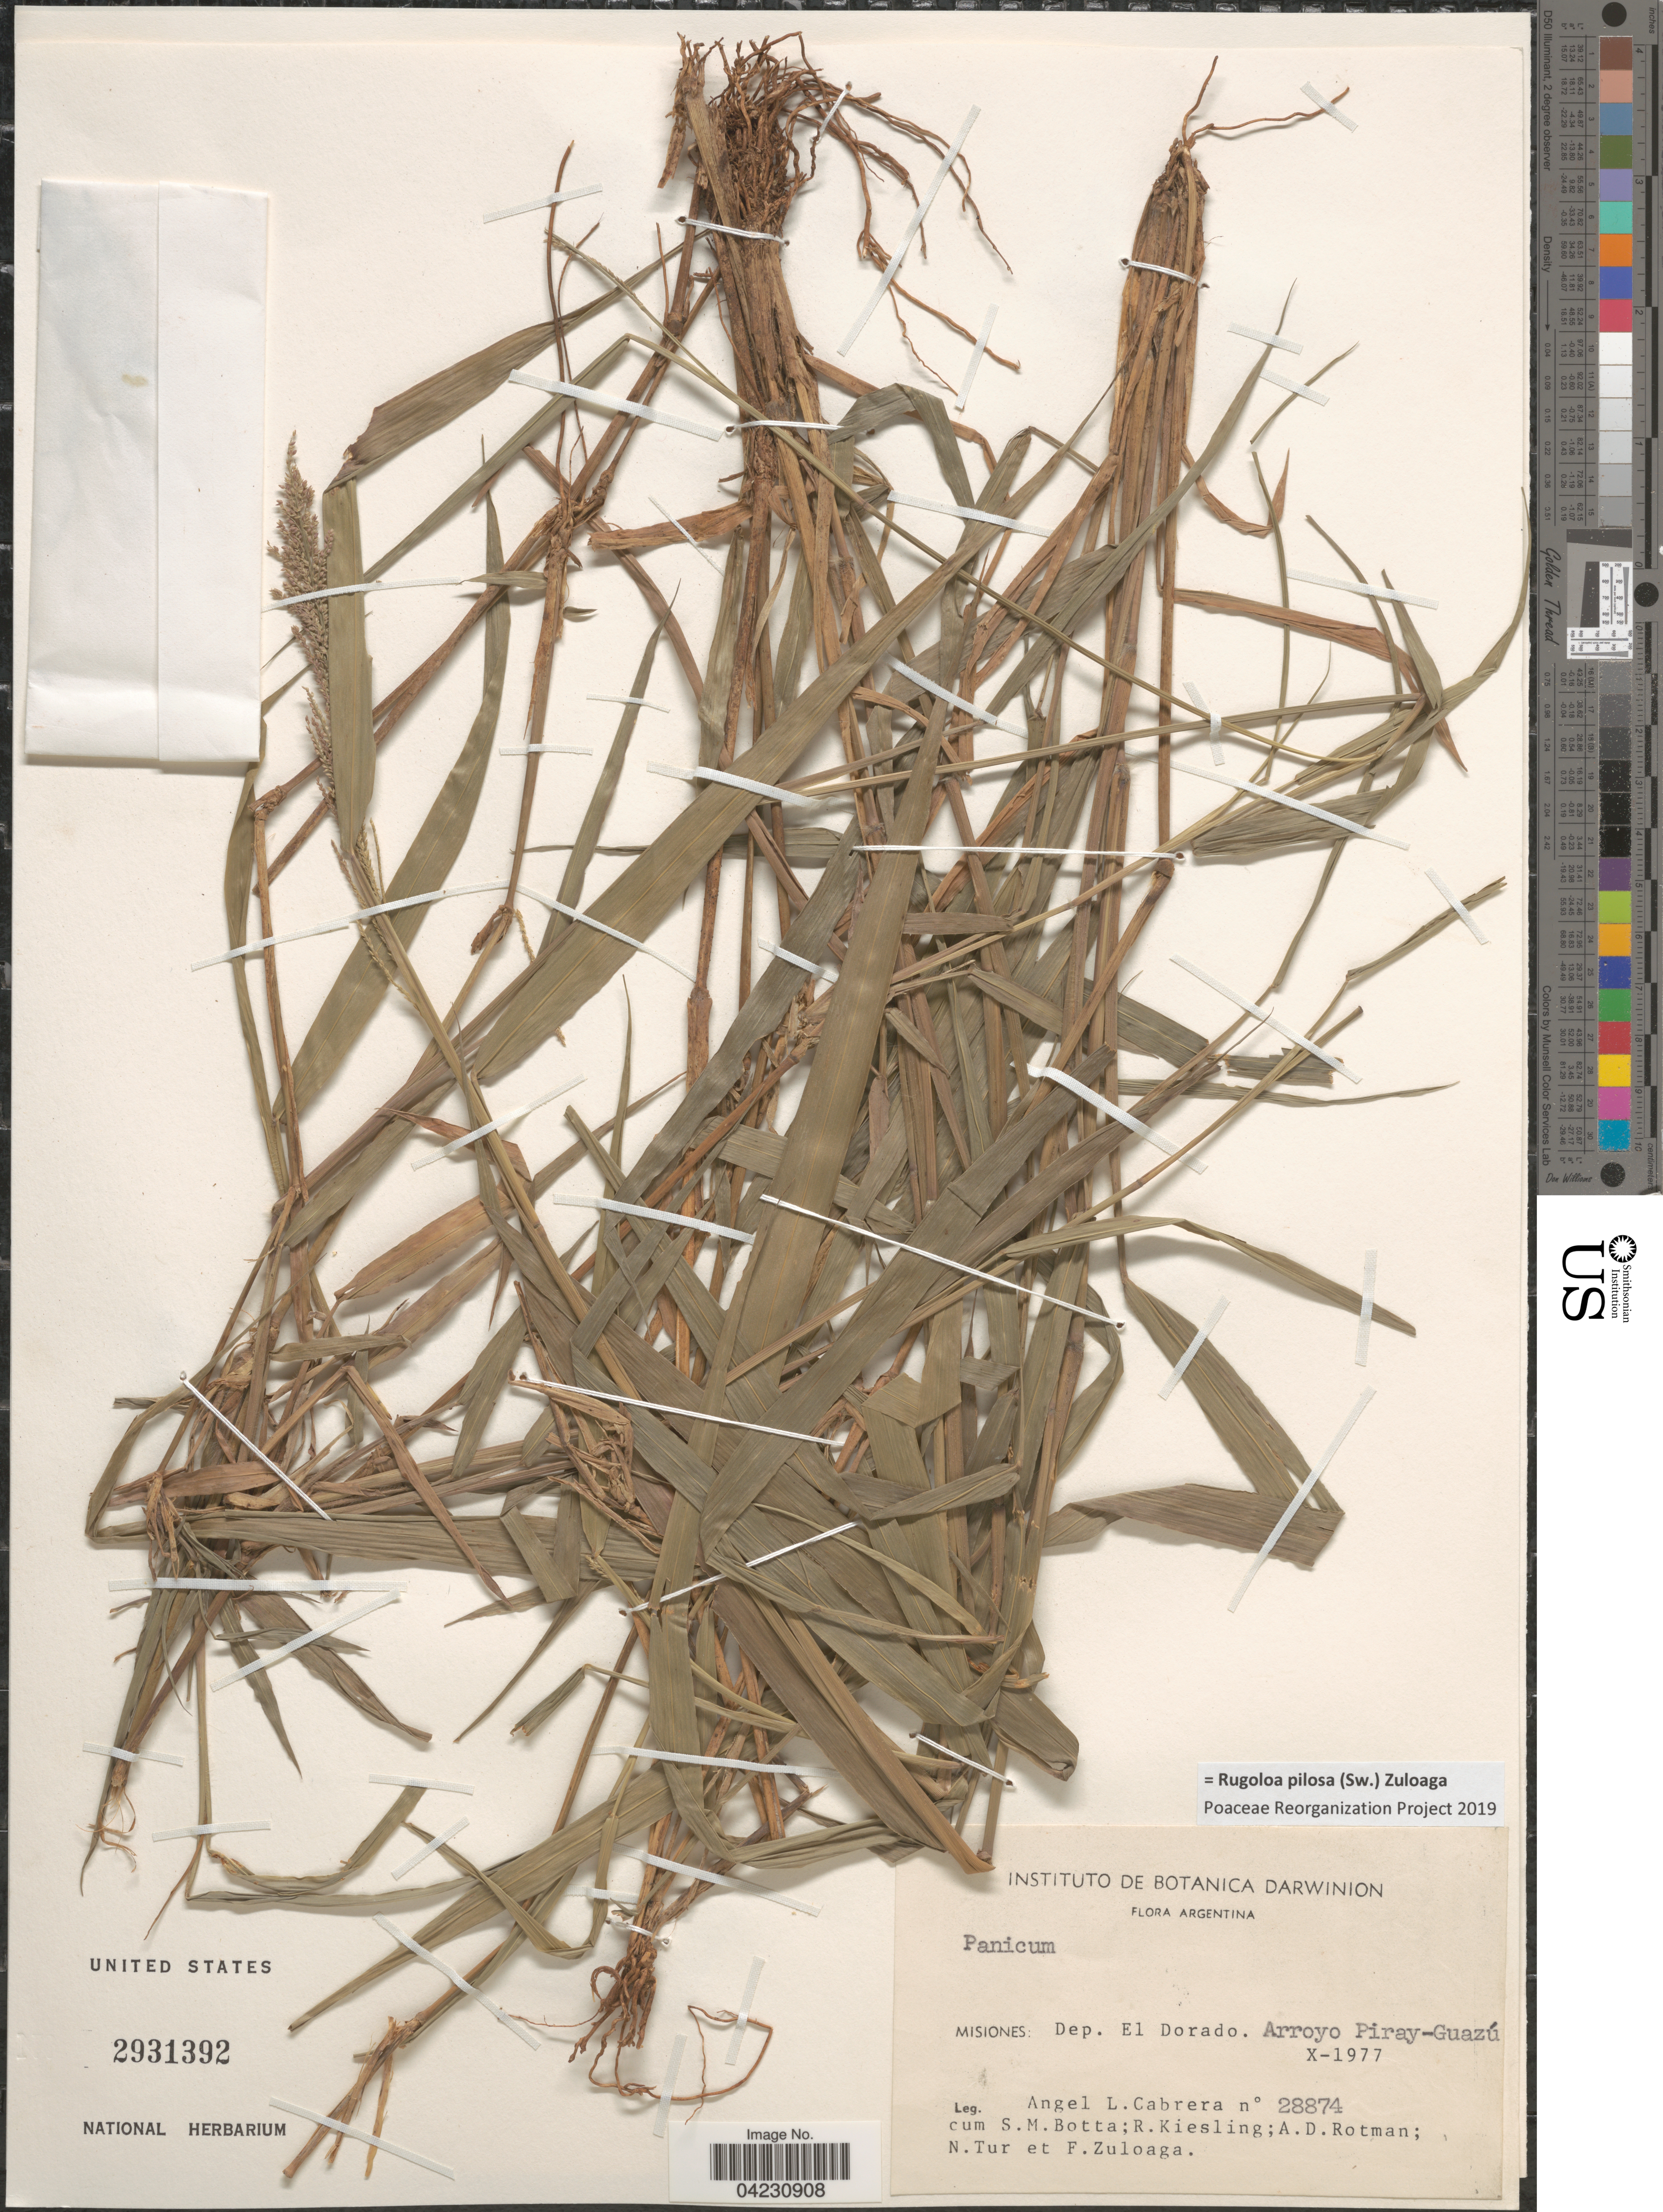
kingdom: Plantae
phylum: Tracheophyta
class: Liliopsida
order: Poales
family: Poaceae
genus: Rugoloa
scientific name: Rugoloa pilosa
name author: (Sw.) Zuloaga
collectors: A. L. Cabrera, S. Botta, R. Kiesling, A. D. Rotman & et al.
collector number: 28874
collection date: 1977-10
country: Argentina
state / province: Misiones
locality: Dep. El Dorado. Arroyo Piray-Guazú.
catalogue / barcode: US 2931392